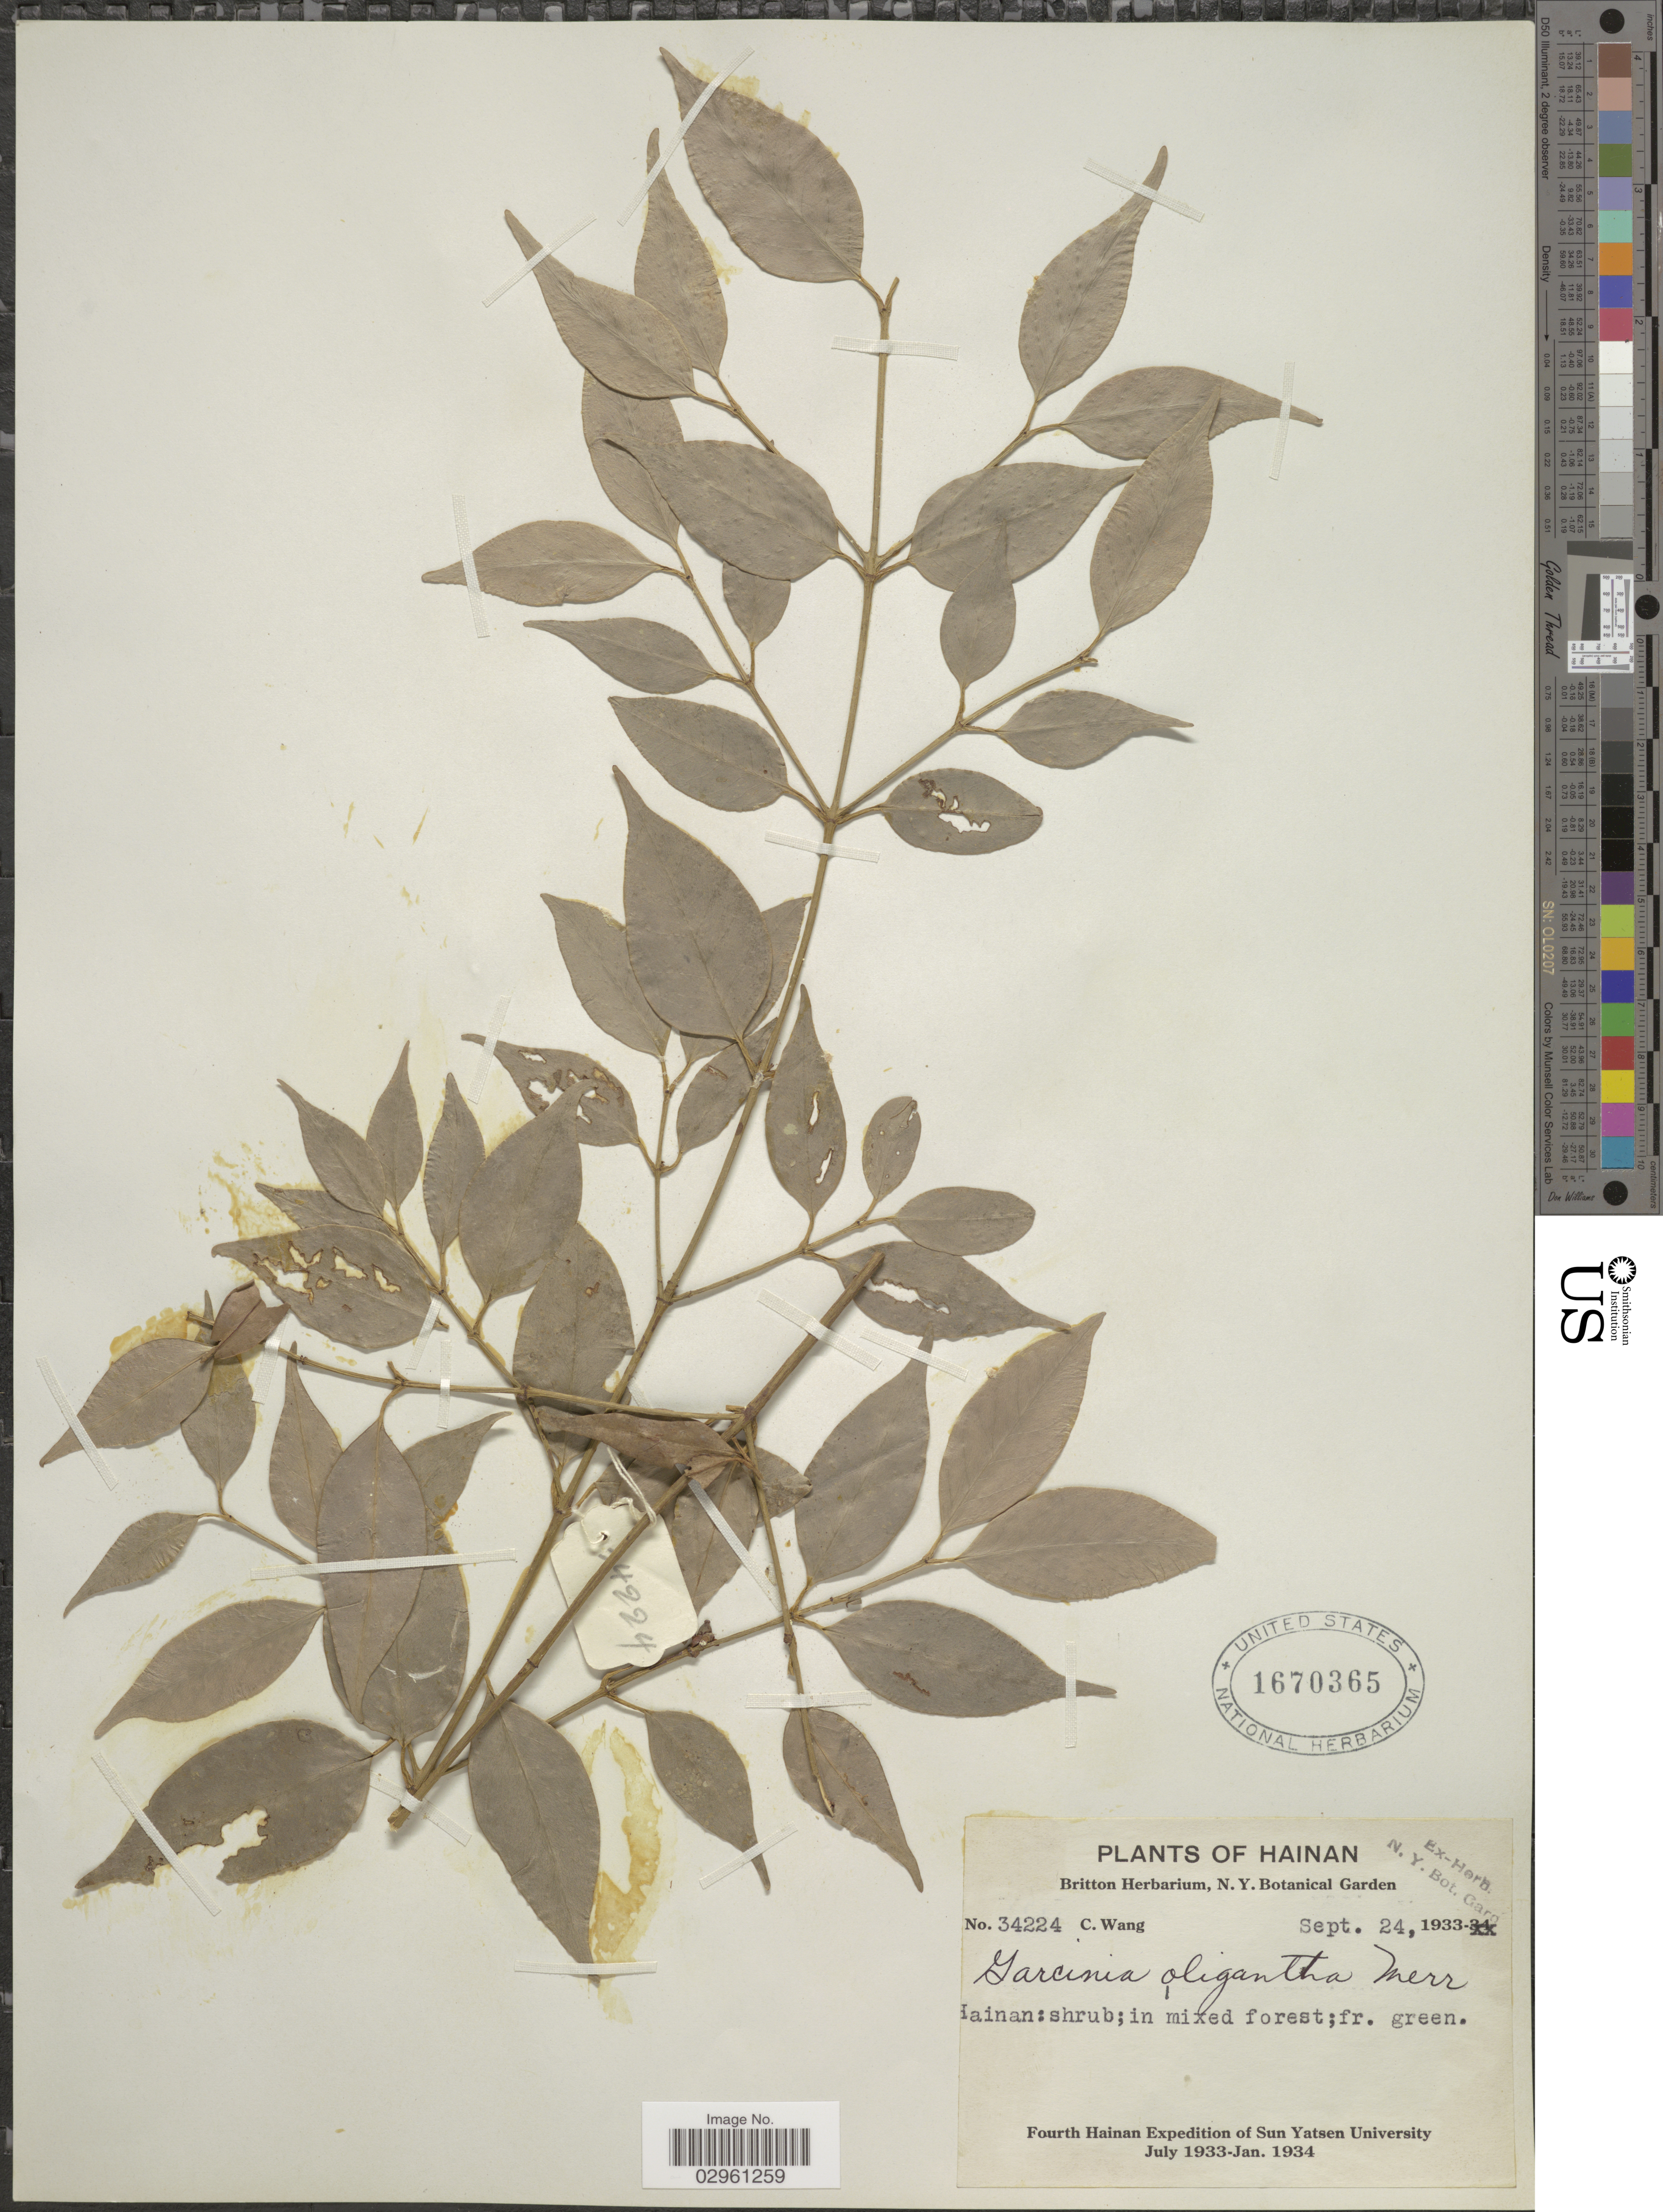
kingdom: Plantae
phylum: Tracheophyta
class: Magnoliopsida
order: Malpighiales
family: Clusiaceae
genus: Garcinia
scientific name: Garcinia oligantha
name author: Merr.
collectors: C. Wang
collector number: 34224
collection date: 1933-09-24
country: China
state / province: Hainan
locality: Hainan.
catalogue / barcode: US 1670365